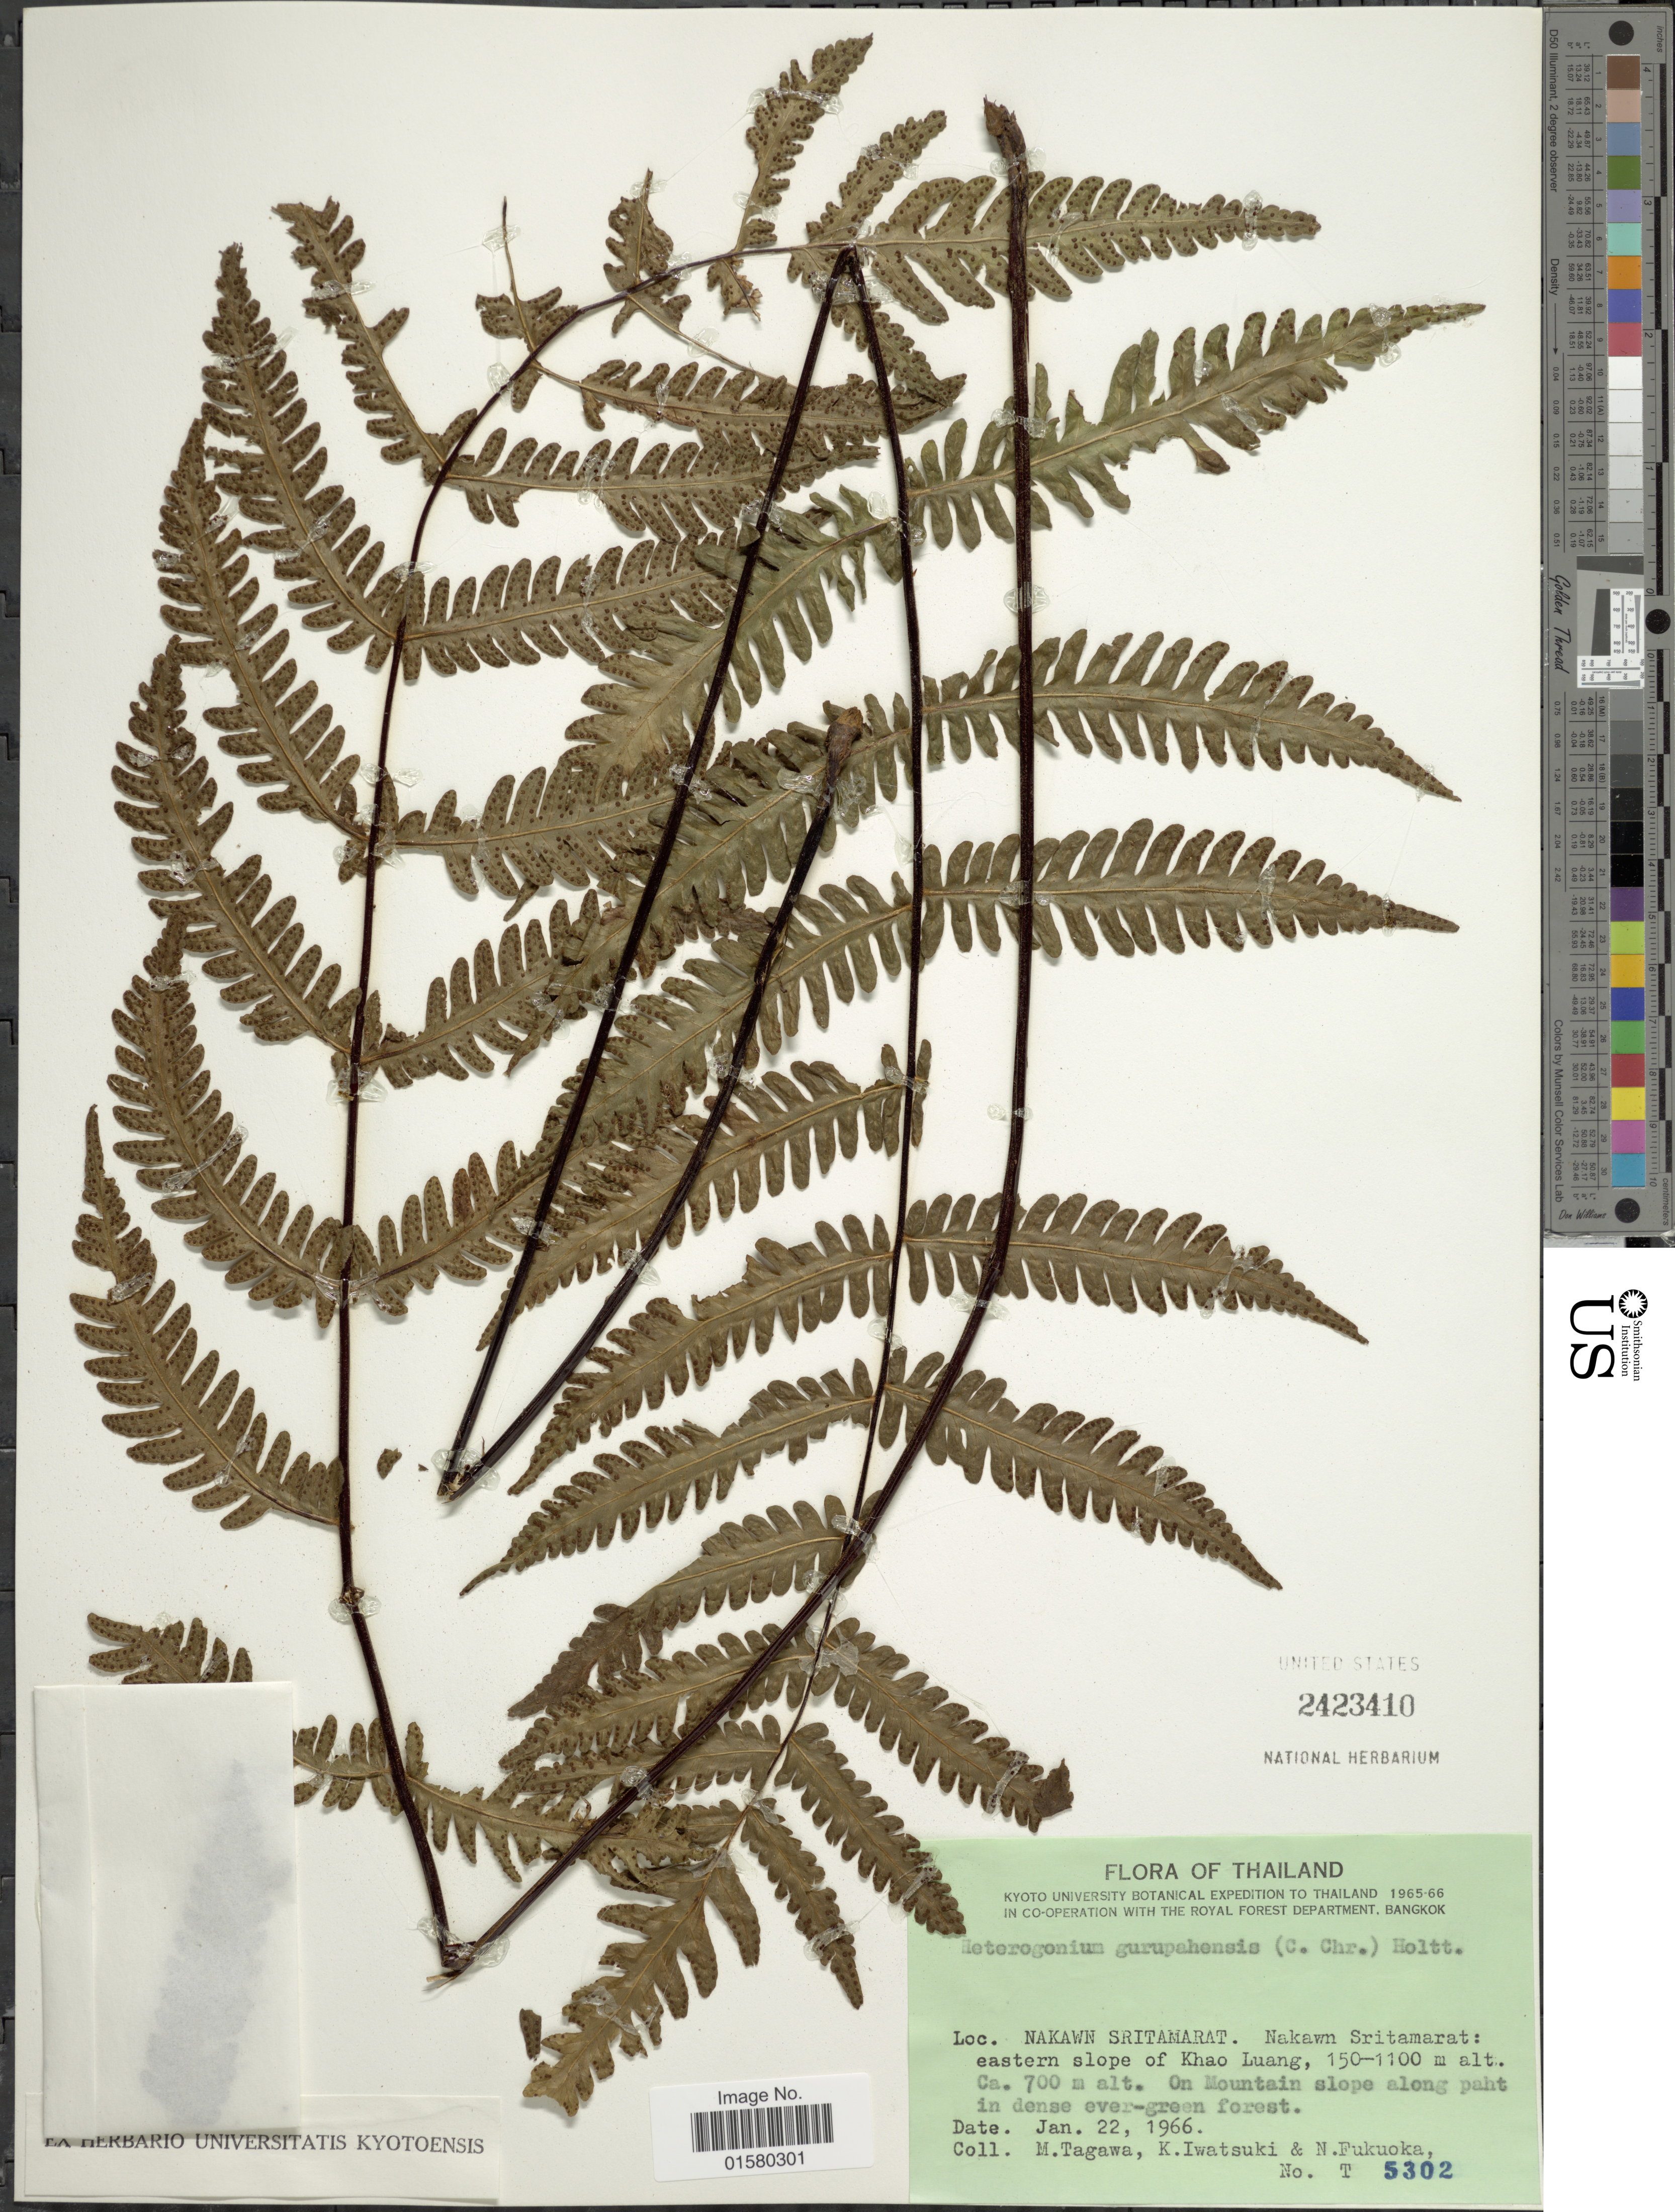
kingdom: Plantae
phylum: Tracheophyta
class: Polypodiopsida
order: Polypodiales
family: Tectariaceae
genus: Tectaria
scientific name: Tectaria gurupahensis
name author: (C. Chr. ex Kjellb. & C. Chr.)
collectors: M. Tagawa, K. Iwatsuki & N. Fukuoka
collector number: T5302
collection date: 1966-01-22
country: Thailand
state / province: Nakhon Si Thammarat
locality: Nakawn Sritamat: eastern slope of Khao Luang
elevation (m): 700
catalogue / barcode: US 2423410